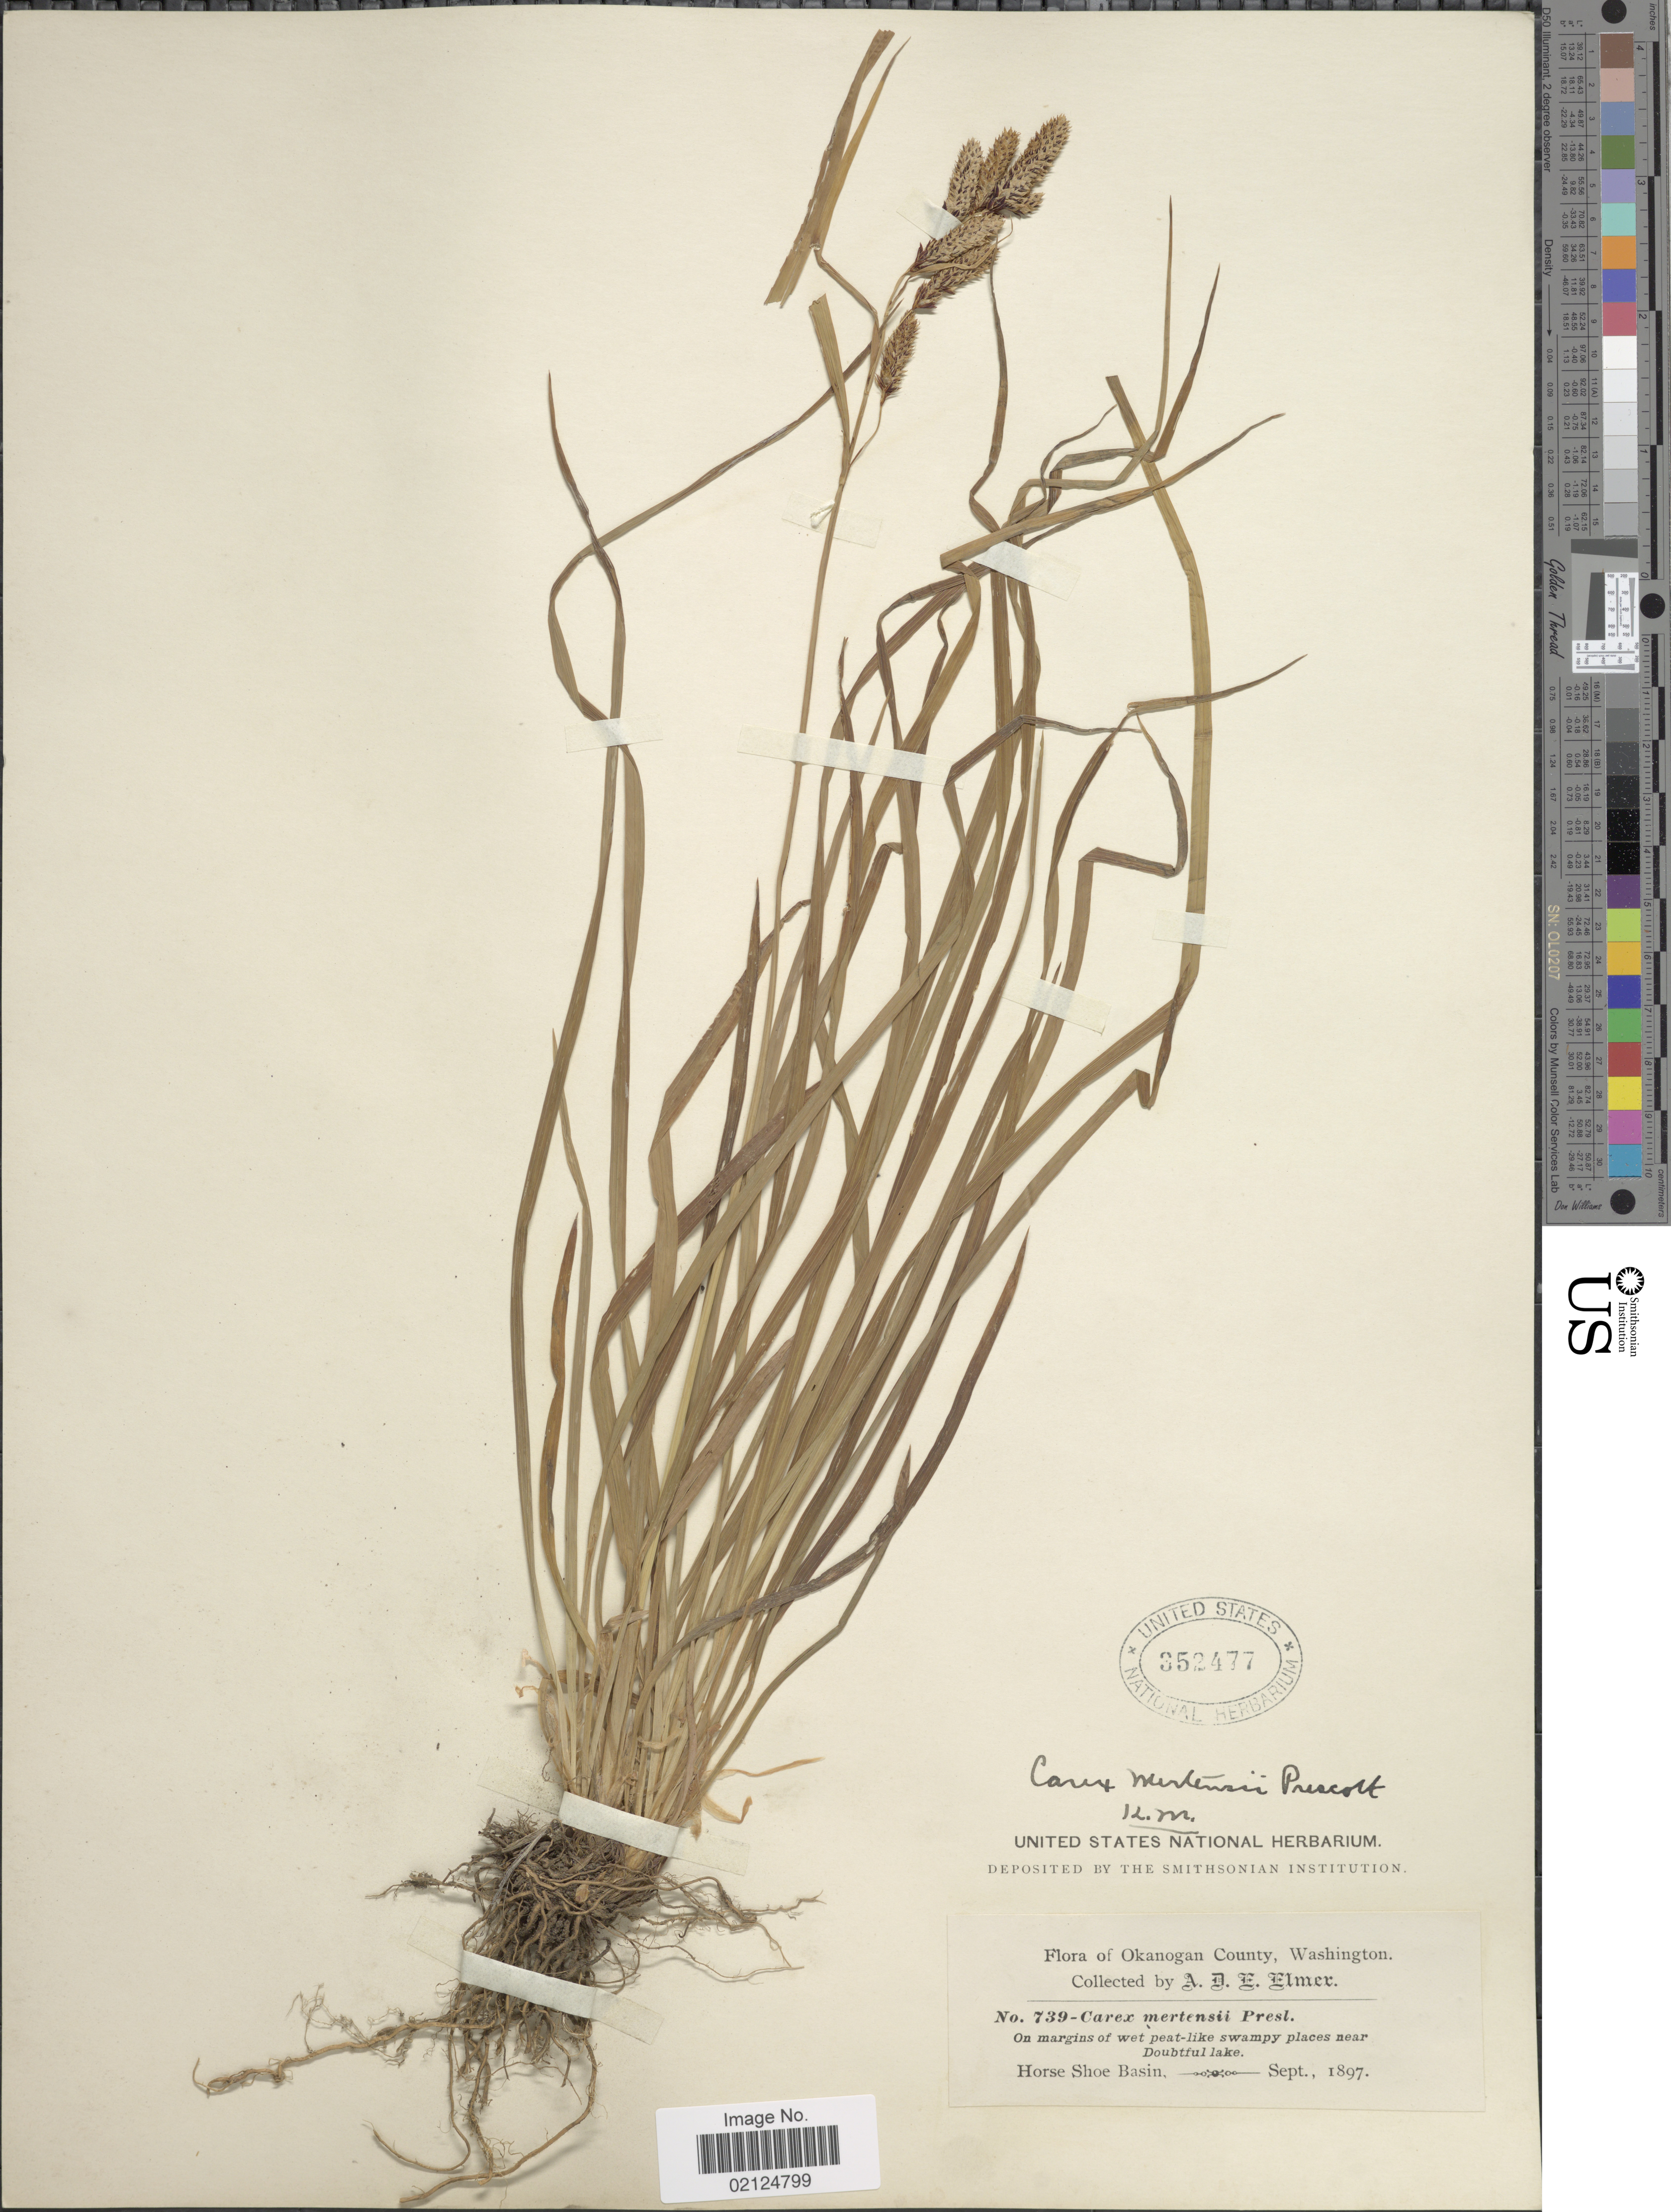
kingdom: Plantae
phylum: Tracheophyta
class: Liliopsida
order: Poales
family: Cyperaceae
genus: Carex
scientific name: Carex mertensii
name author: J.D. Prescott ex Bong.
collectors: A. D. E. Elmer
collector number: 739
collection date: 1897-09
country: United States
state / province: Washington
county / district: Okanogan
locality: Okanogan County, Horse Shoe Basin, near Doubtful Lake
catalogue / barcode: US 352477